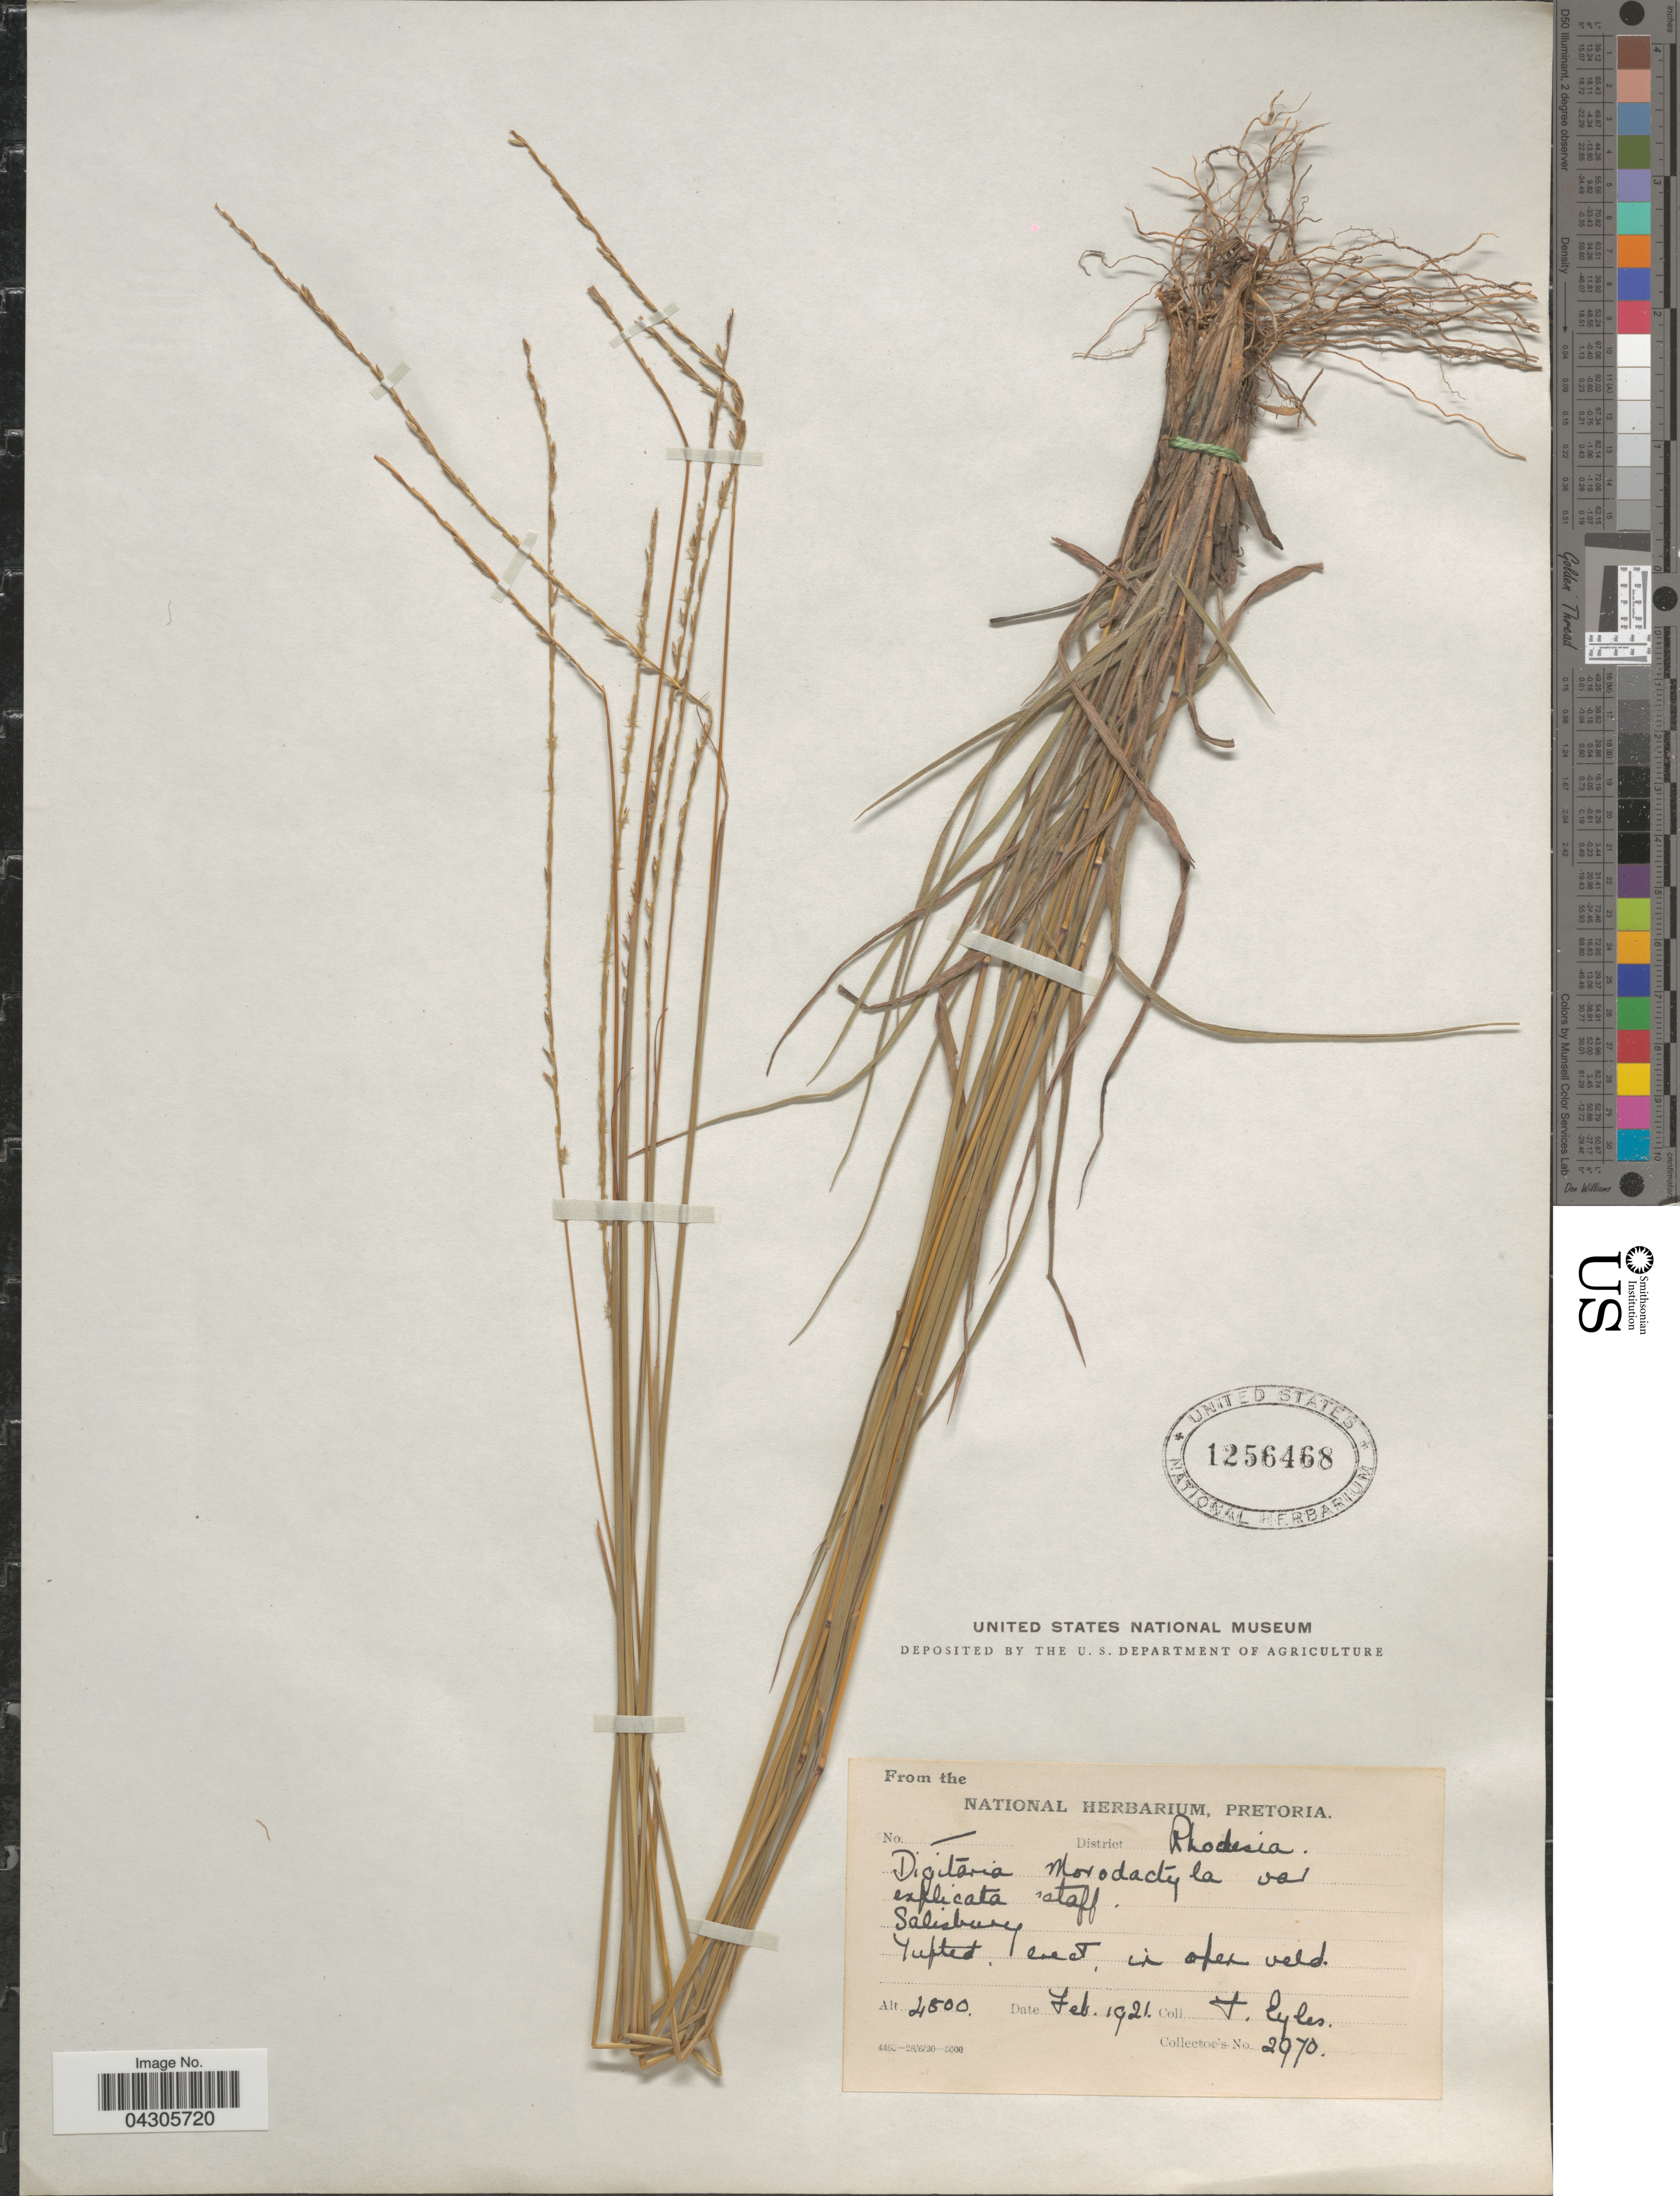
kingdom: Plantae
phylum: Tracheophyta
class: Liliopsida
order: Poales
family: Poaceae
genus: Digitaria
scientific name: Digitaria monodactyla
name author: (Nees) Stapf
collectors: F. Eyles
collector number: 2970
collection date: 1921-02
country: Zimbabwe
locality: District Rhodesia. Salisbury.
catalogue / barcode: US 1256468